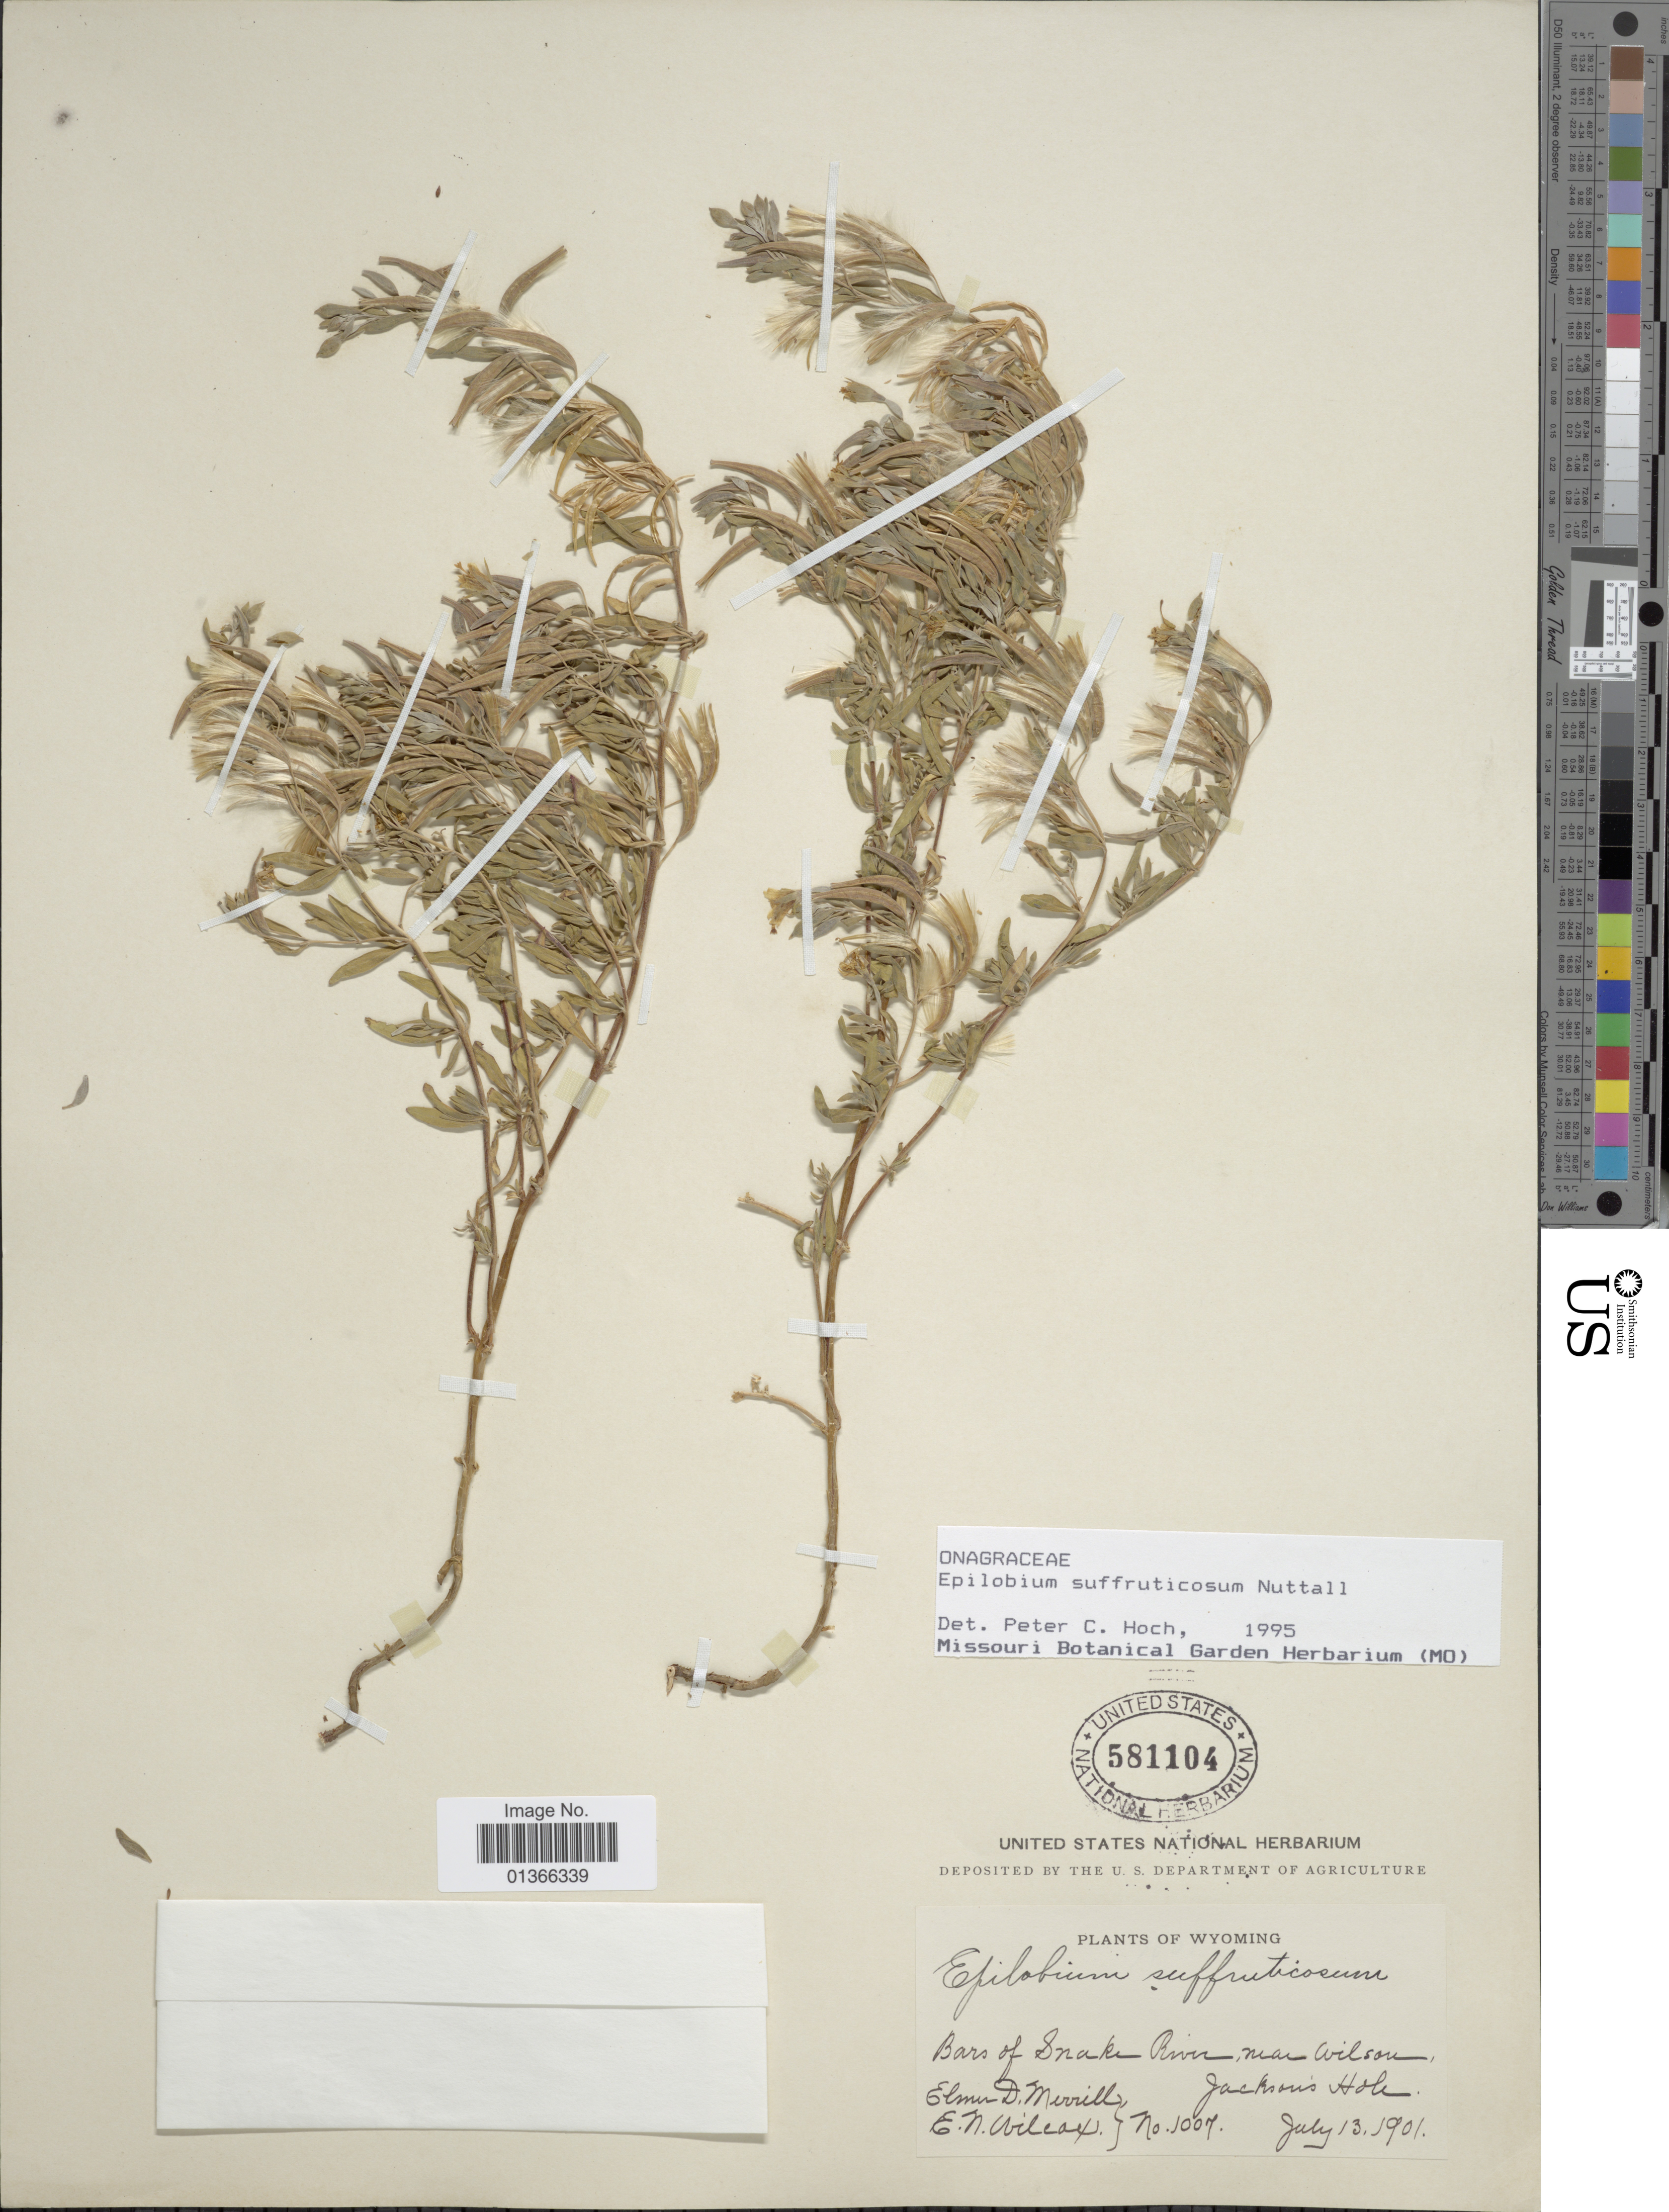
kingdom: Plantae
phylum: Tracheophyta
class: Magnoliopsida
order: Myrtales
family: Onagraceae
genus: Epilobium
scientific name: Epilobium suffruticosum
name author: Nutt. ex Torr. & A. Gray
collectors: E. D. Merrill & E. Wilcox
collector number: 1007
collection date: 1901-07-13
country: United States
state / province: Wyoming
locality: Bars of Snake River, near Wilson, Jackson's Hole.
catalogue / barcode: US 581104